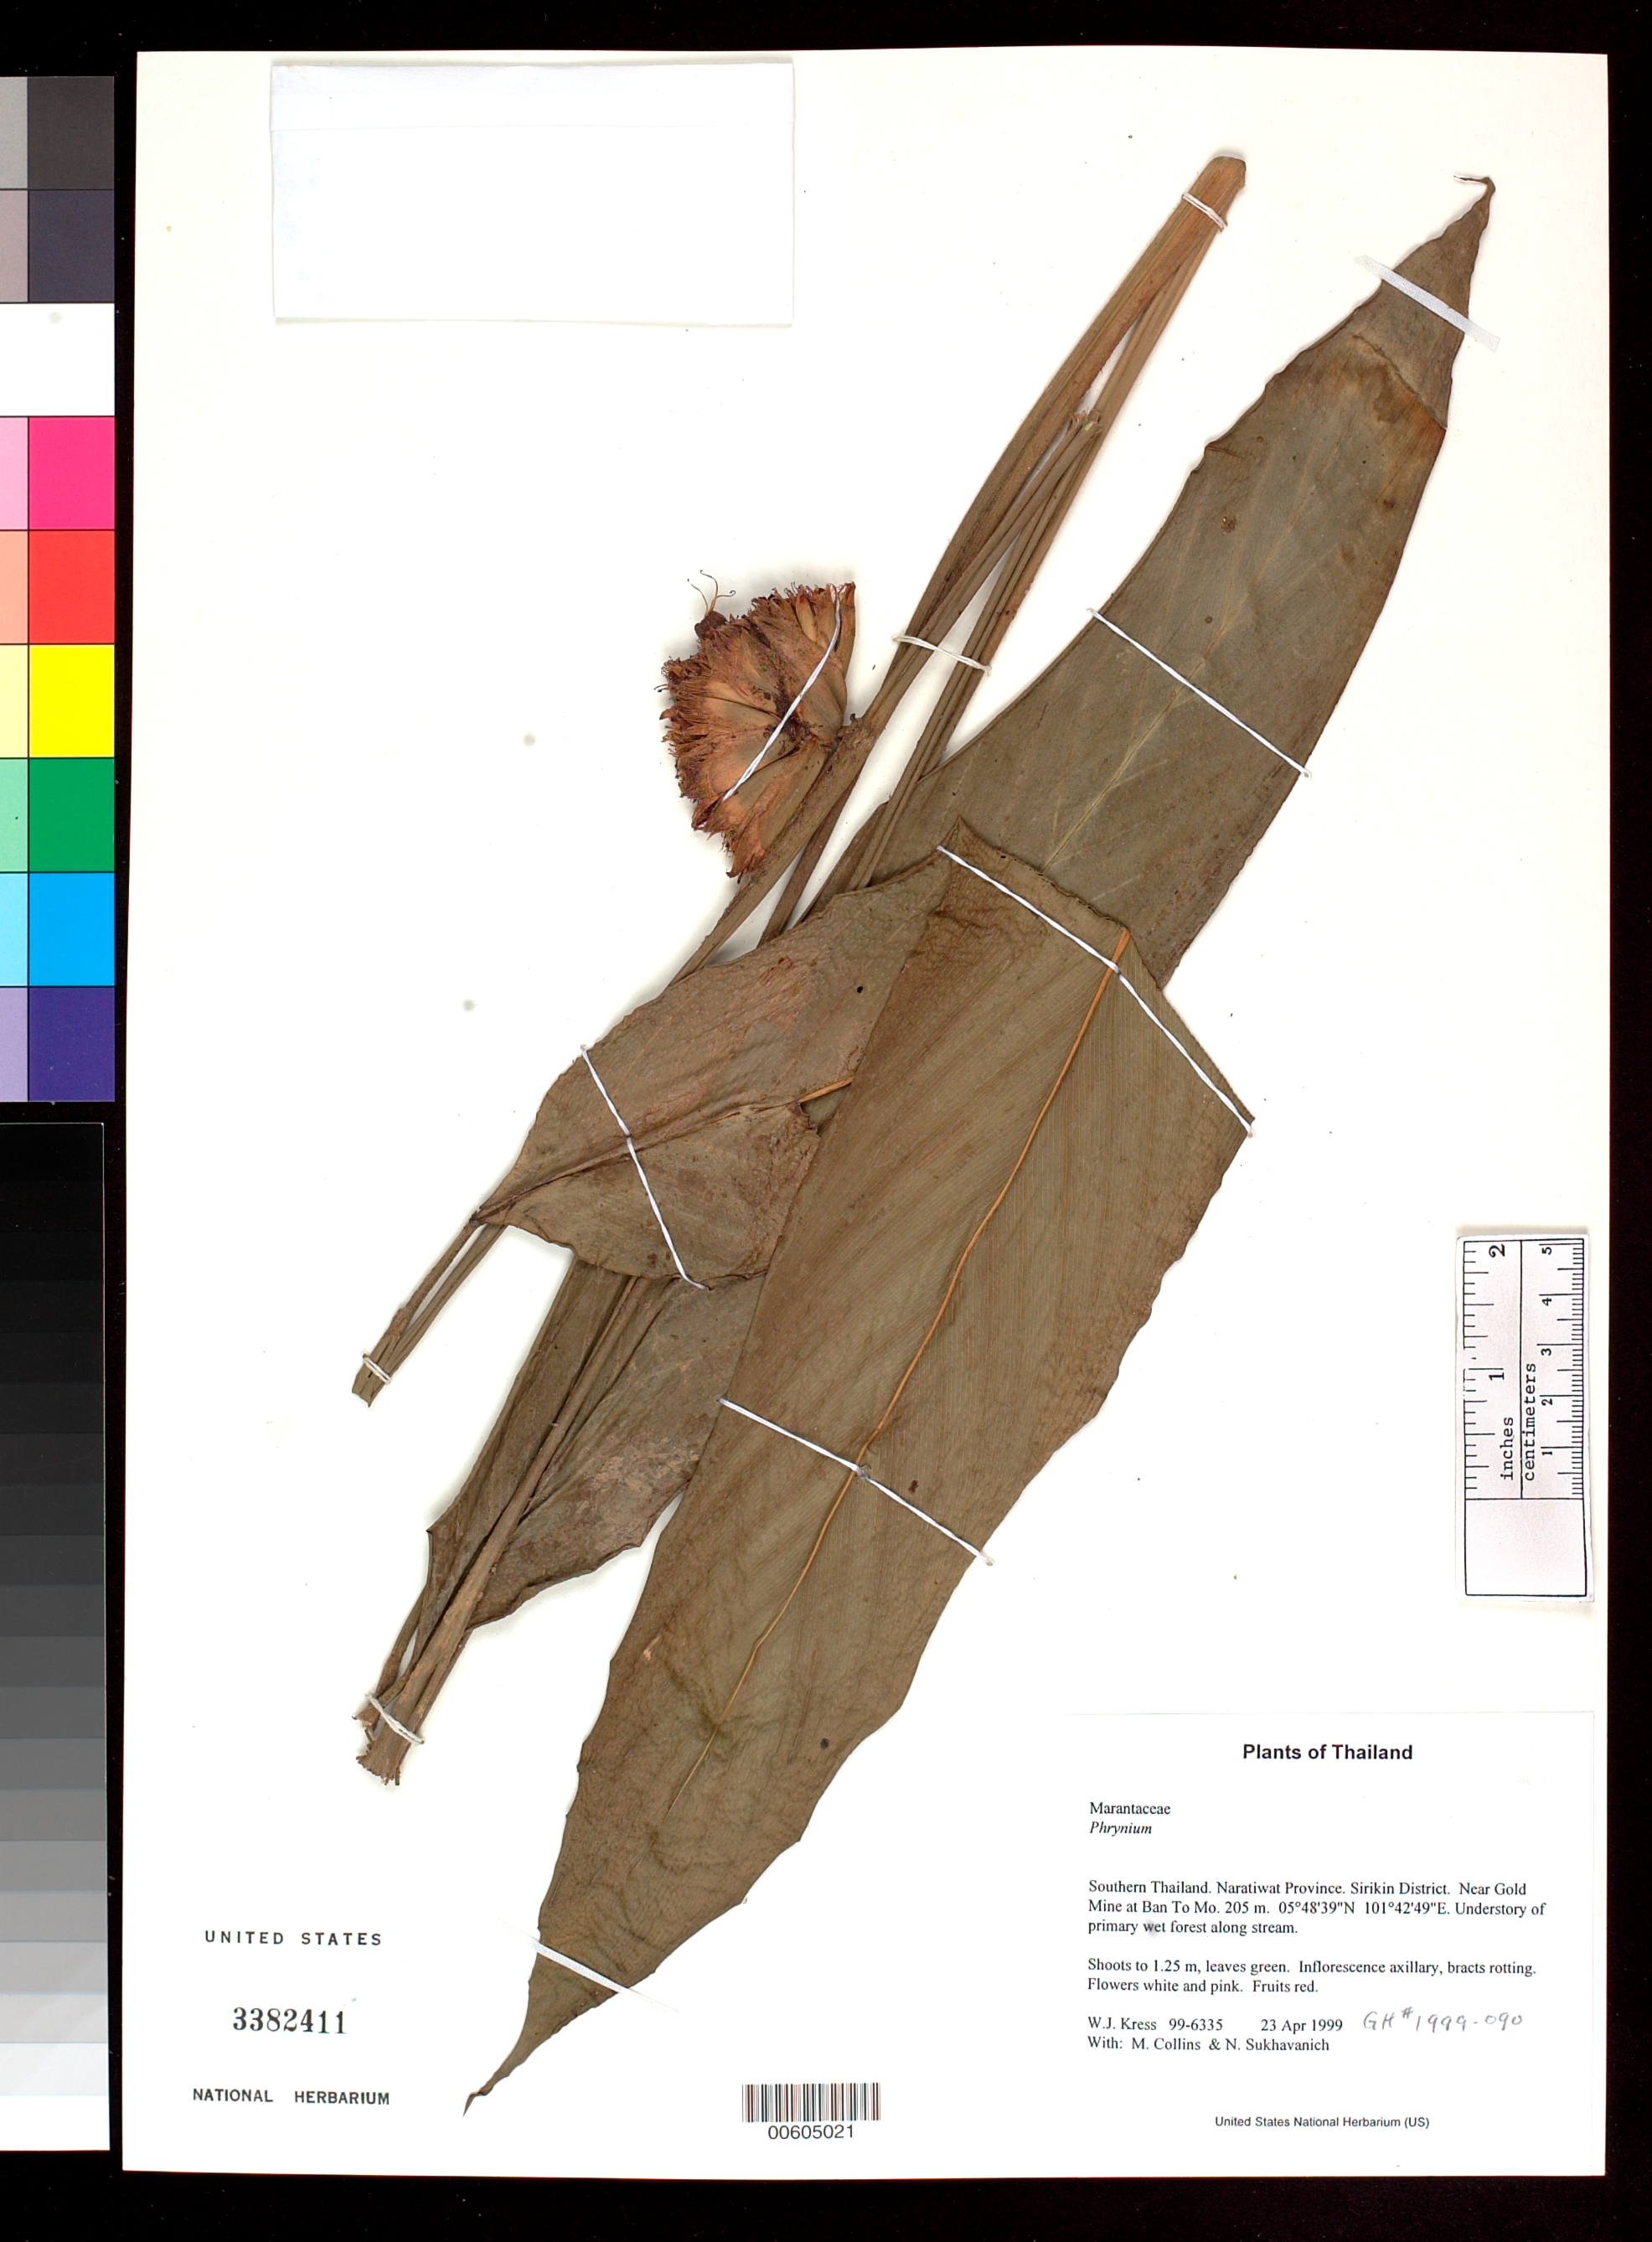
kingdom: Plantae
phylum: Tracheophyta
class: Liliopsida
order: Zingiberales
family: Marantaceae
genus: Phrynium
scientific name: Phrynium pubinerve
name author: Blume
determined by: Kress, W. J., (US), Smithsonian Institution - National Museum of Natural History (UNITED STATES)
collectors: W. J. Kress, M. Collins & N. Sukhavanich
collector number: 99-6335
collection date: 1999-04-23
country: Thailand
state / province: Narathiwat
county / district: Sirikin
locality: Near Gold Mine at Ban To Mo.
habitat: Understory of primary wet forest along stream.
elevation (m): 205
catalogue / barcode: US 3382411